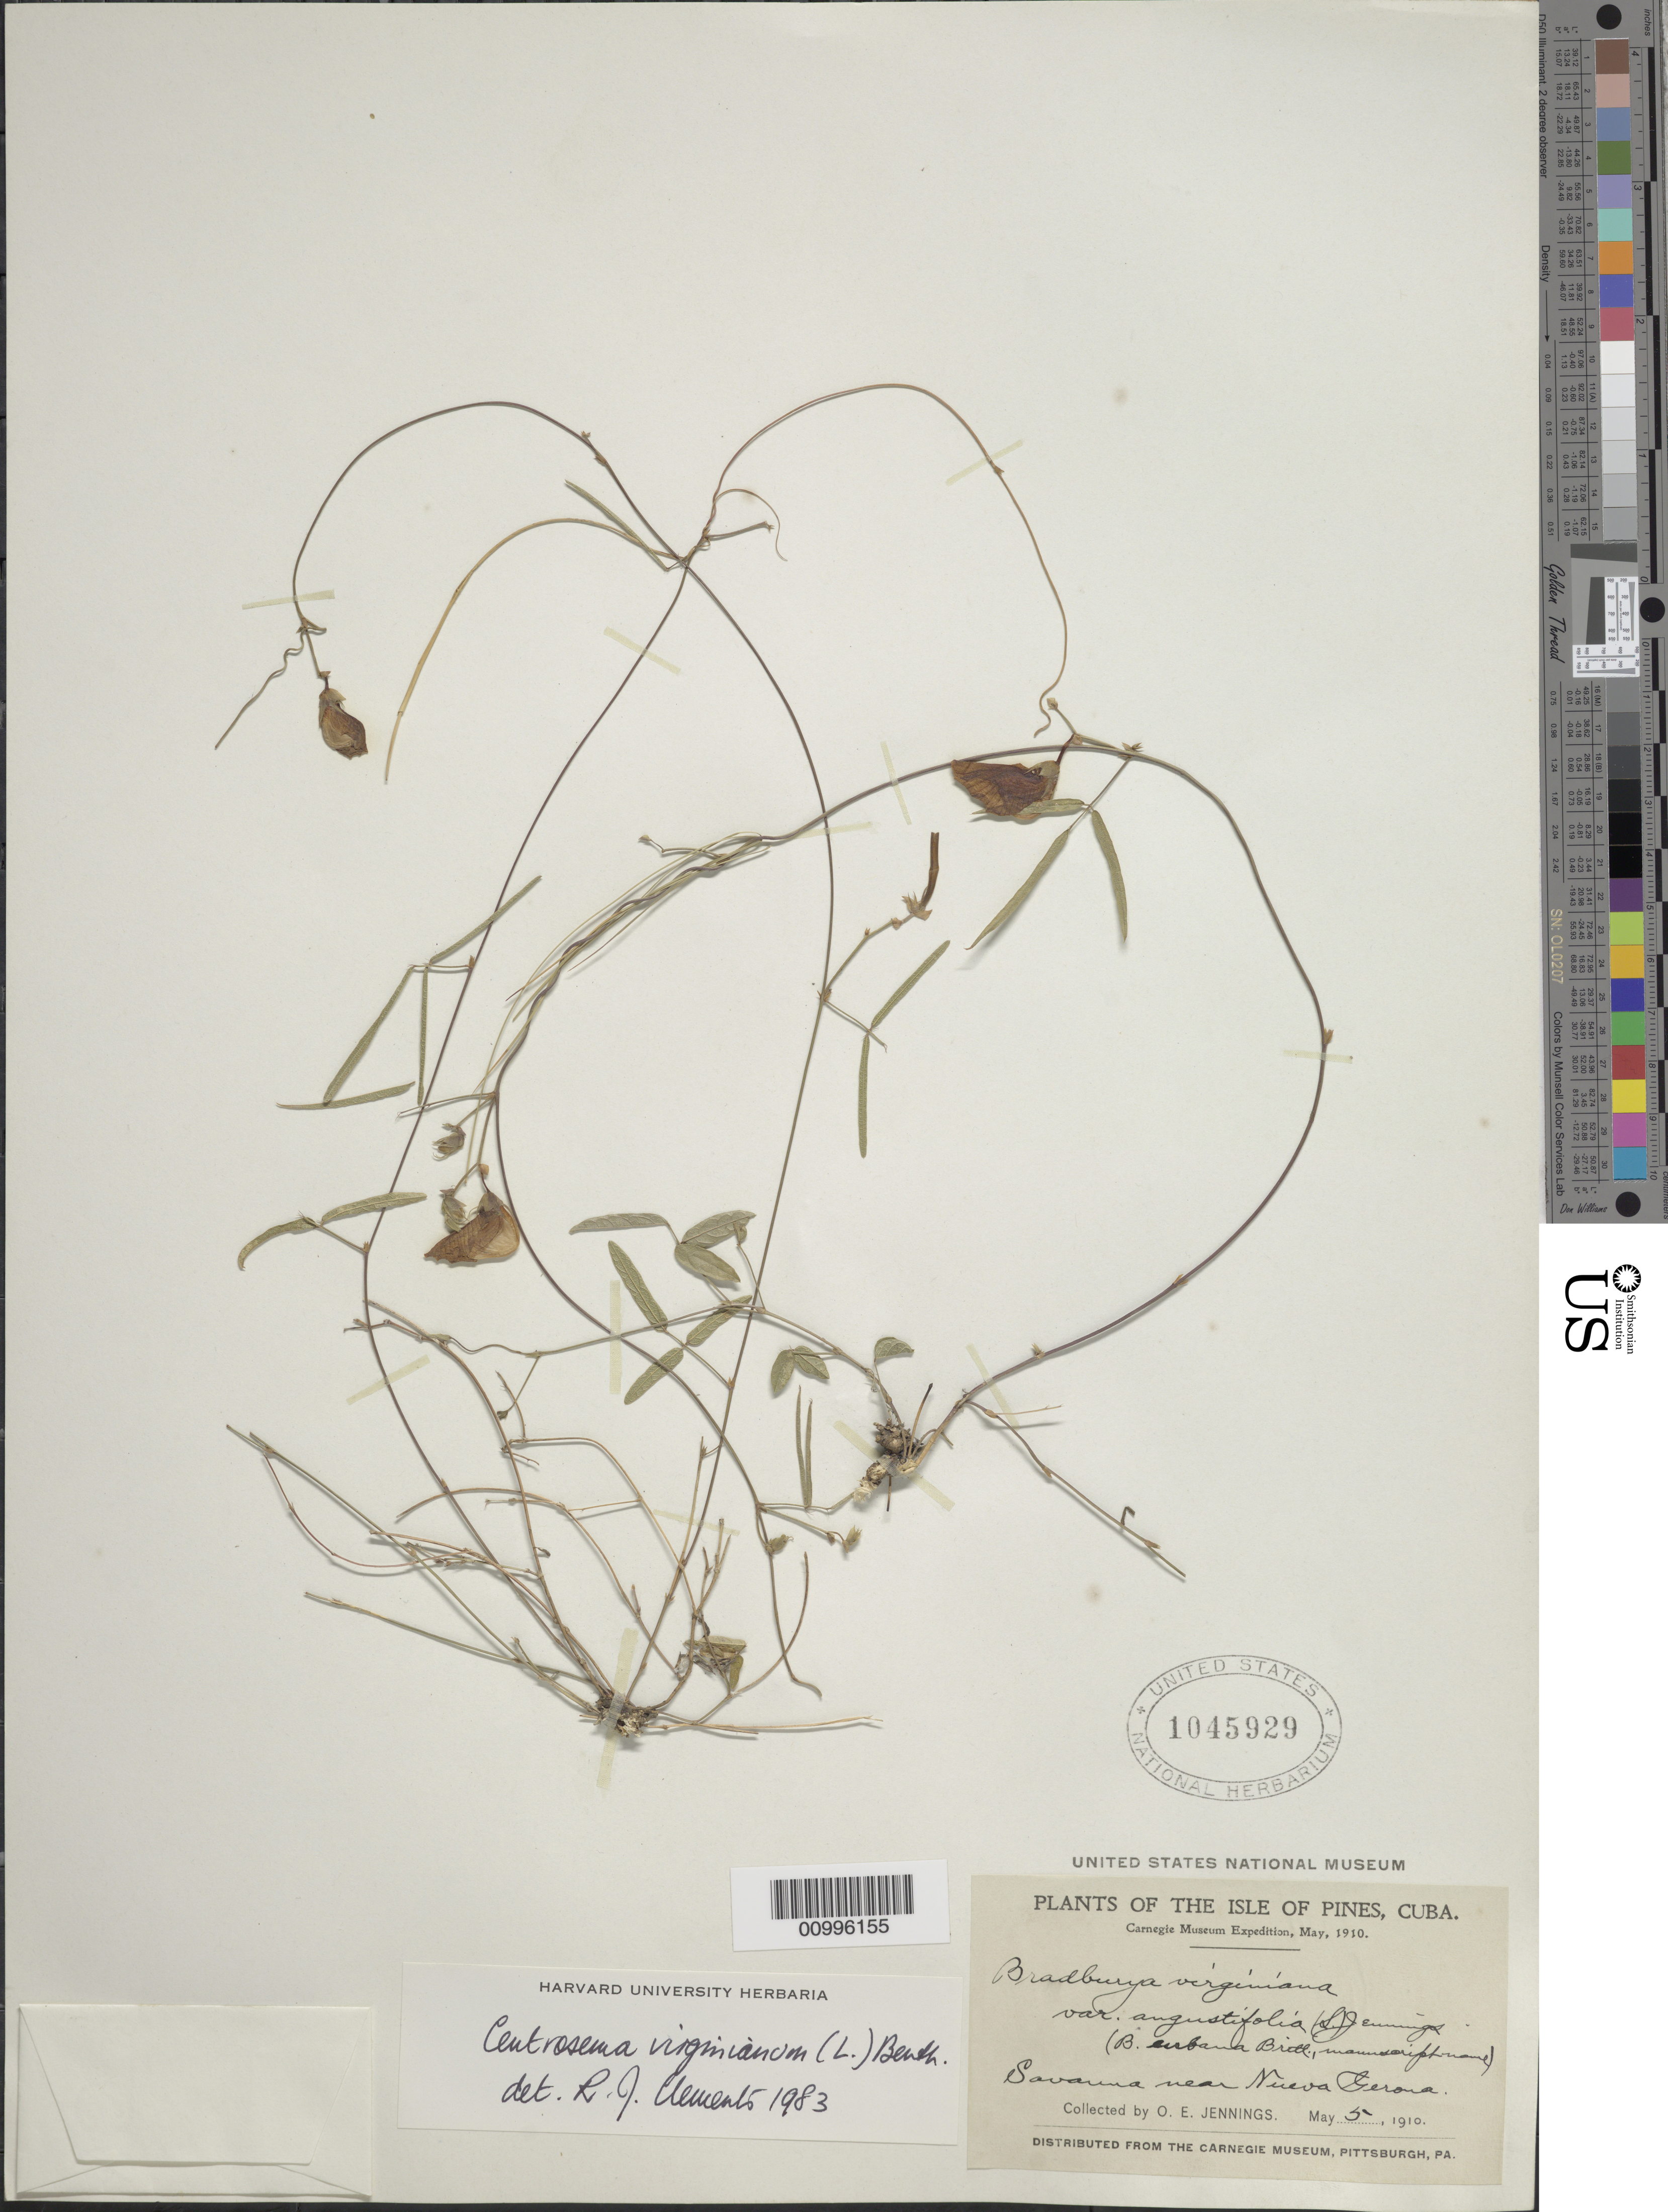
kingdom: Plantae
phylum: Tracheophyta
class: Magnoliopsida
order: Fabales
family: Fabaceae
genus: Centrosema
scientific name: Centrosema virginianum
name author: (L.) Benth.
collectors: O. E. Jennings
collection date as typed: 05 May 1910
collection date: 1910-05-05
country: Cuba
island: Isla de la Juventud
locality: Savanna near Nueva Gerona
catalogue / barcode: US 1045929